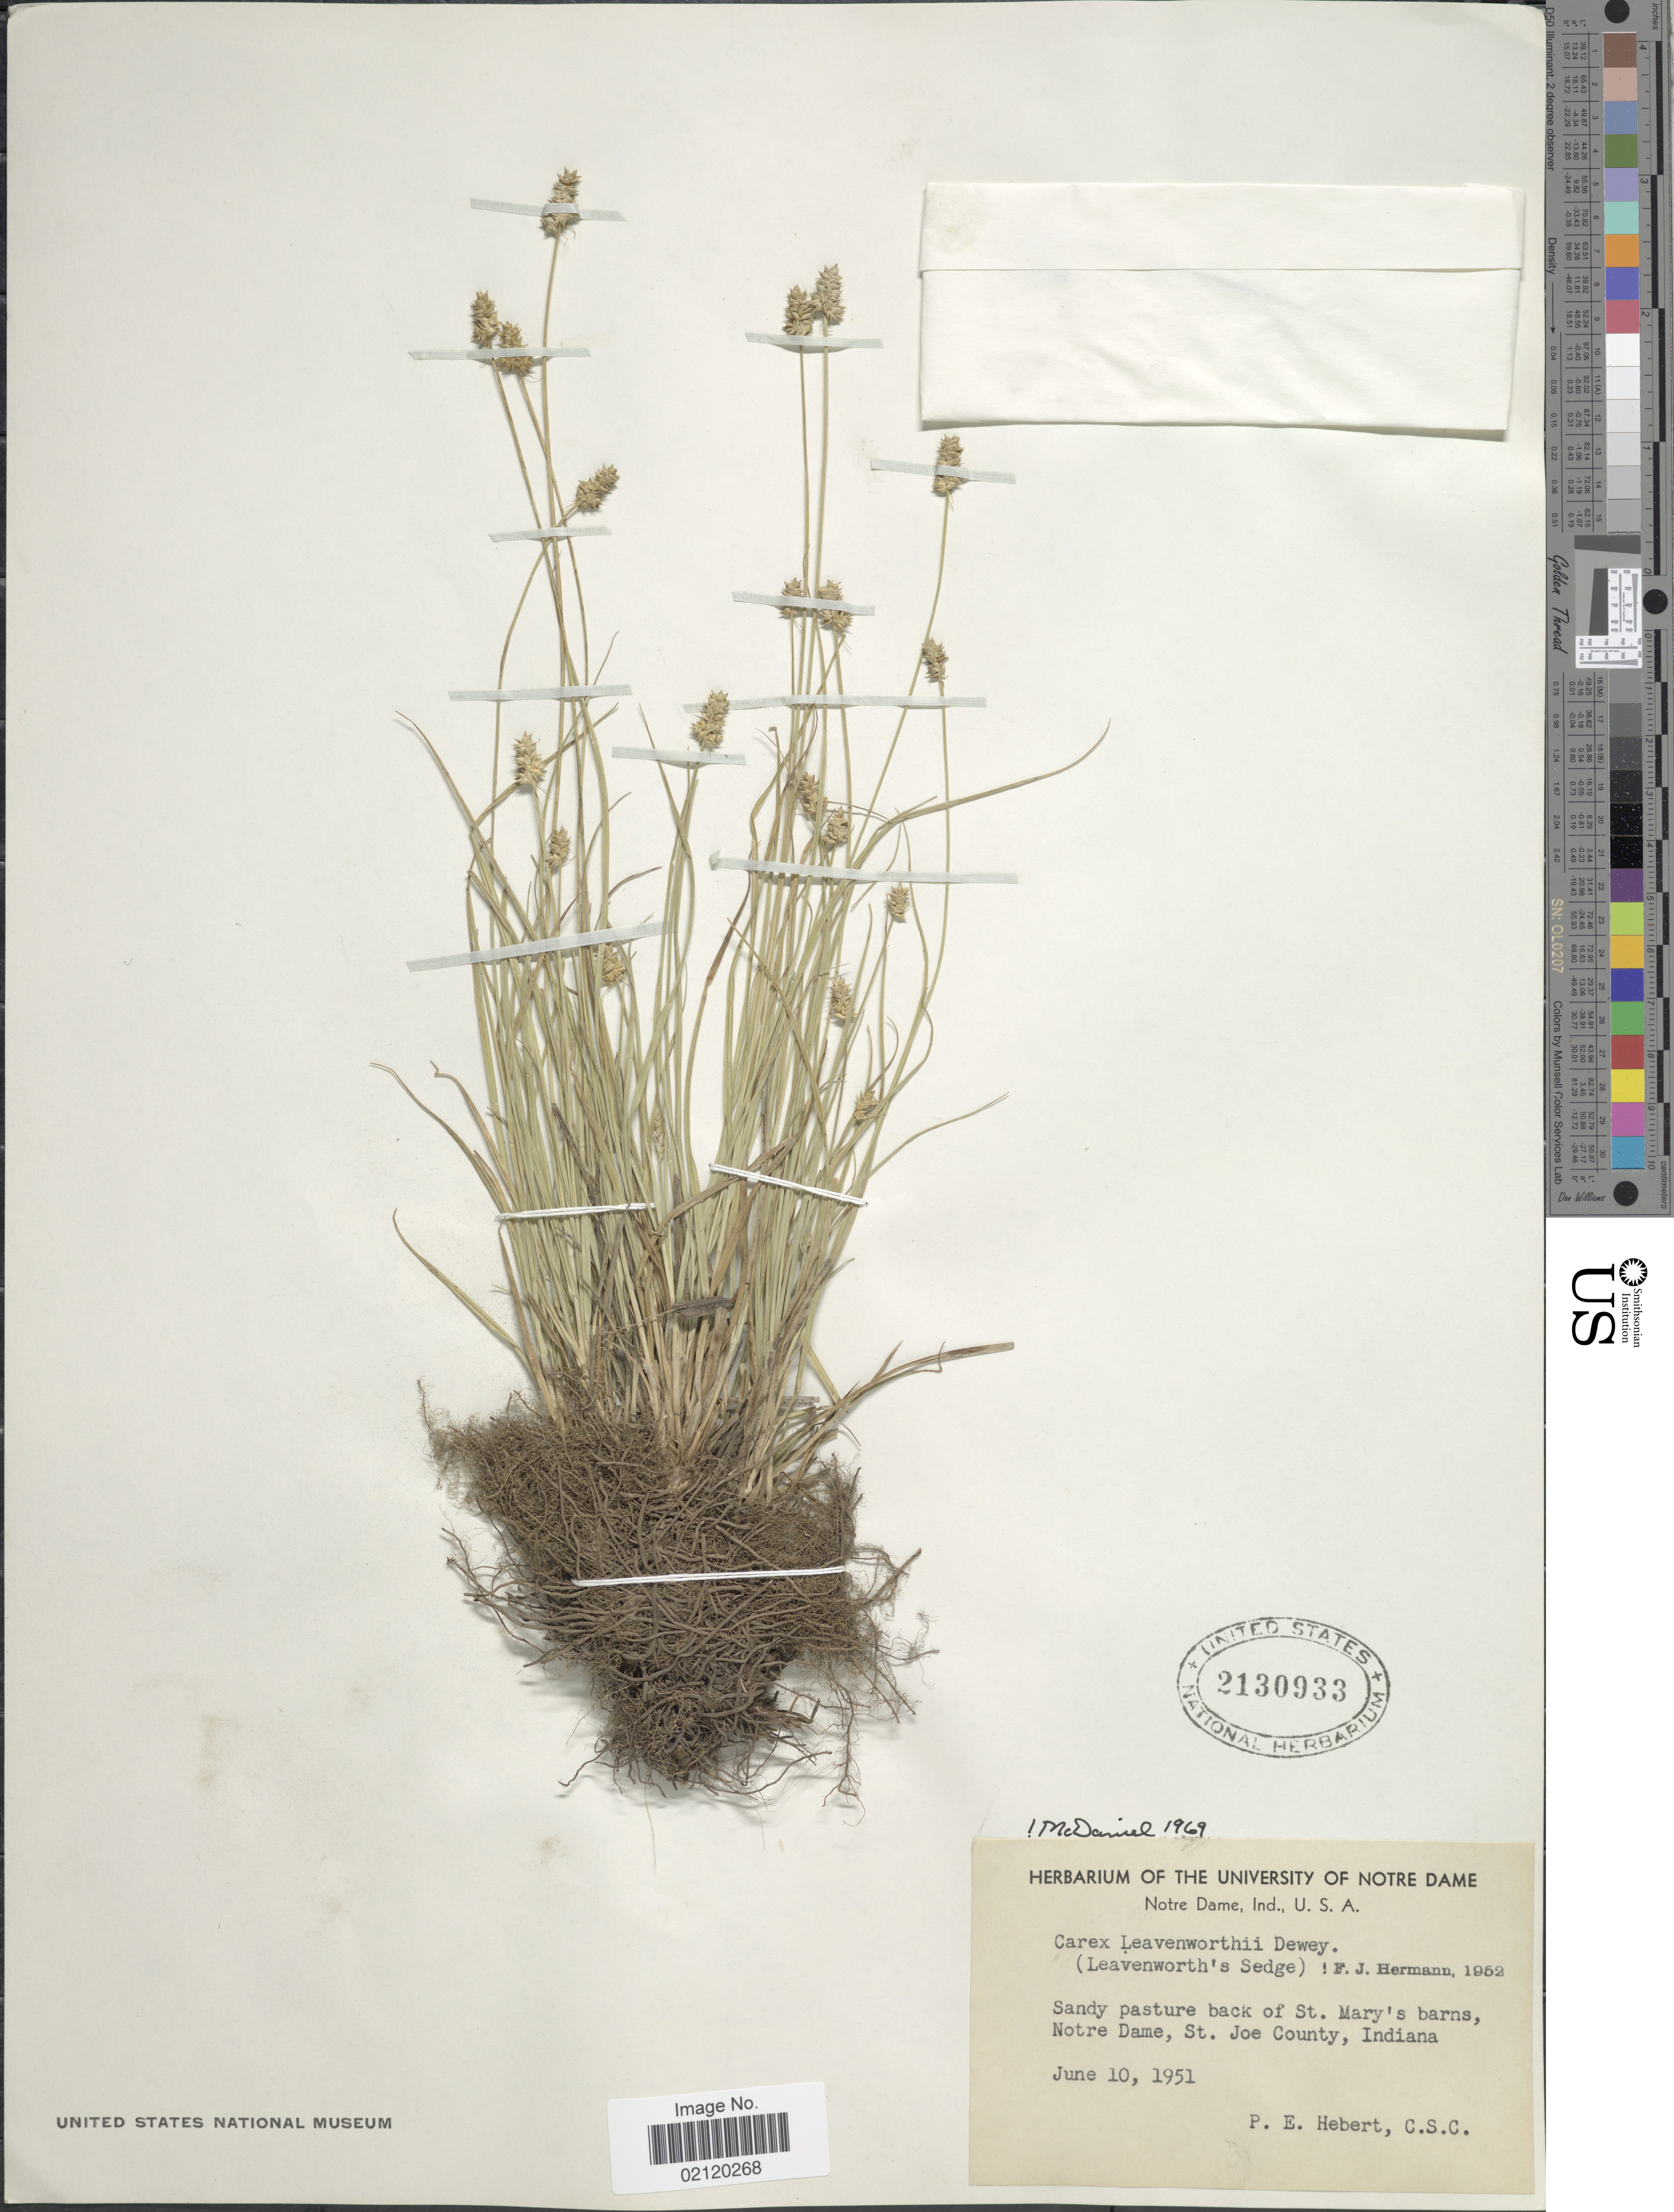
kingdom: Plantae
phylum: Tracheophyta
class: Liliopsida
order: Poales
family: Cyperaceae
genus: Carex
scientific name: Carex leavenworthii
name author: Dewey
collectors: P. Hebert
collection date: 1951-06-10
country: United States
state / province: Louisiana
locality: Notre Dam, Sandy pasture back of St. Mary's barns, Notre Dam, St. Joe County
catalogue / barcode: US 2130933